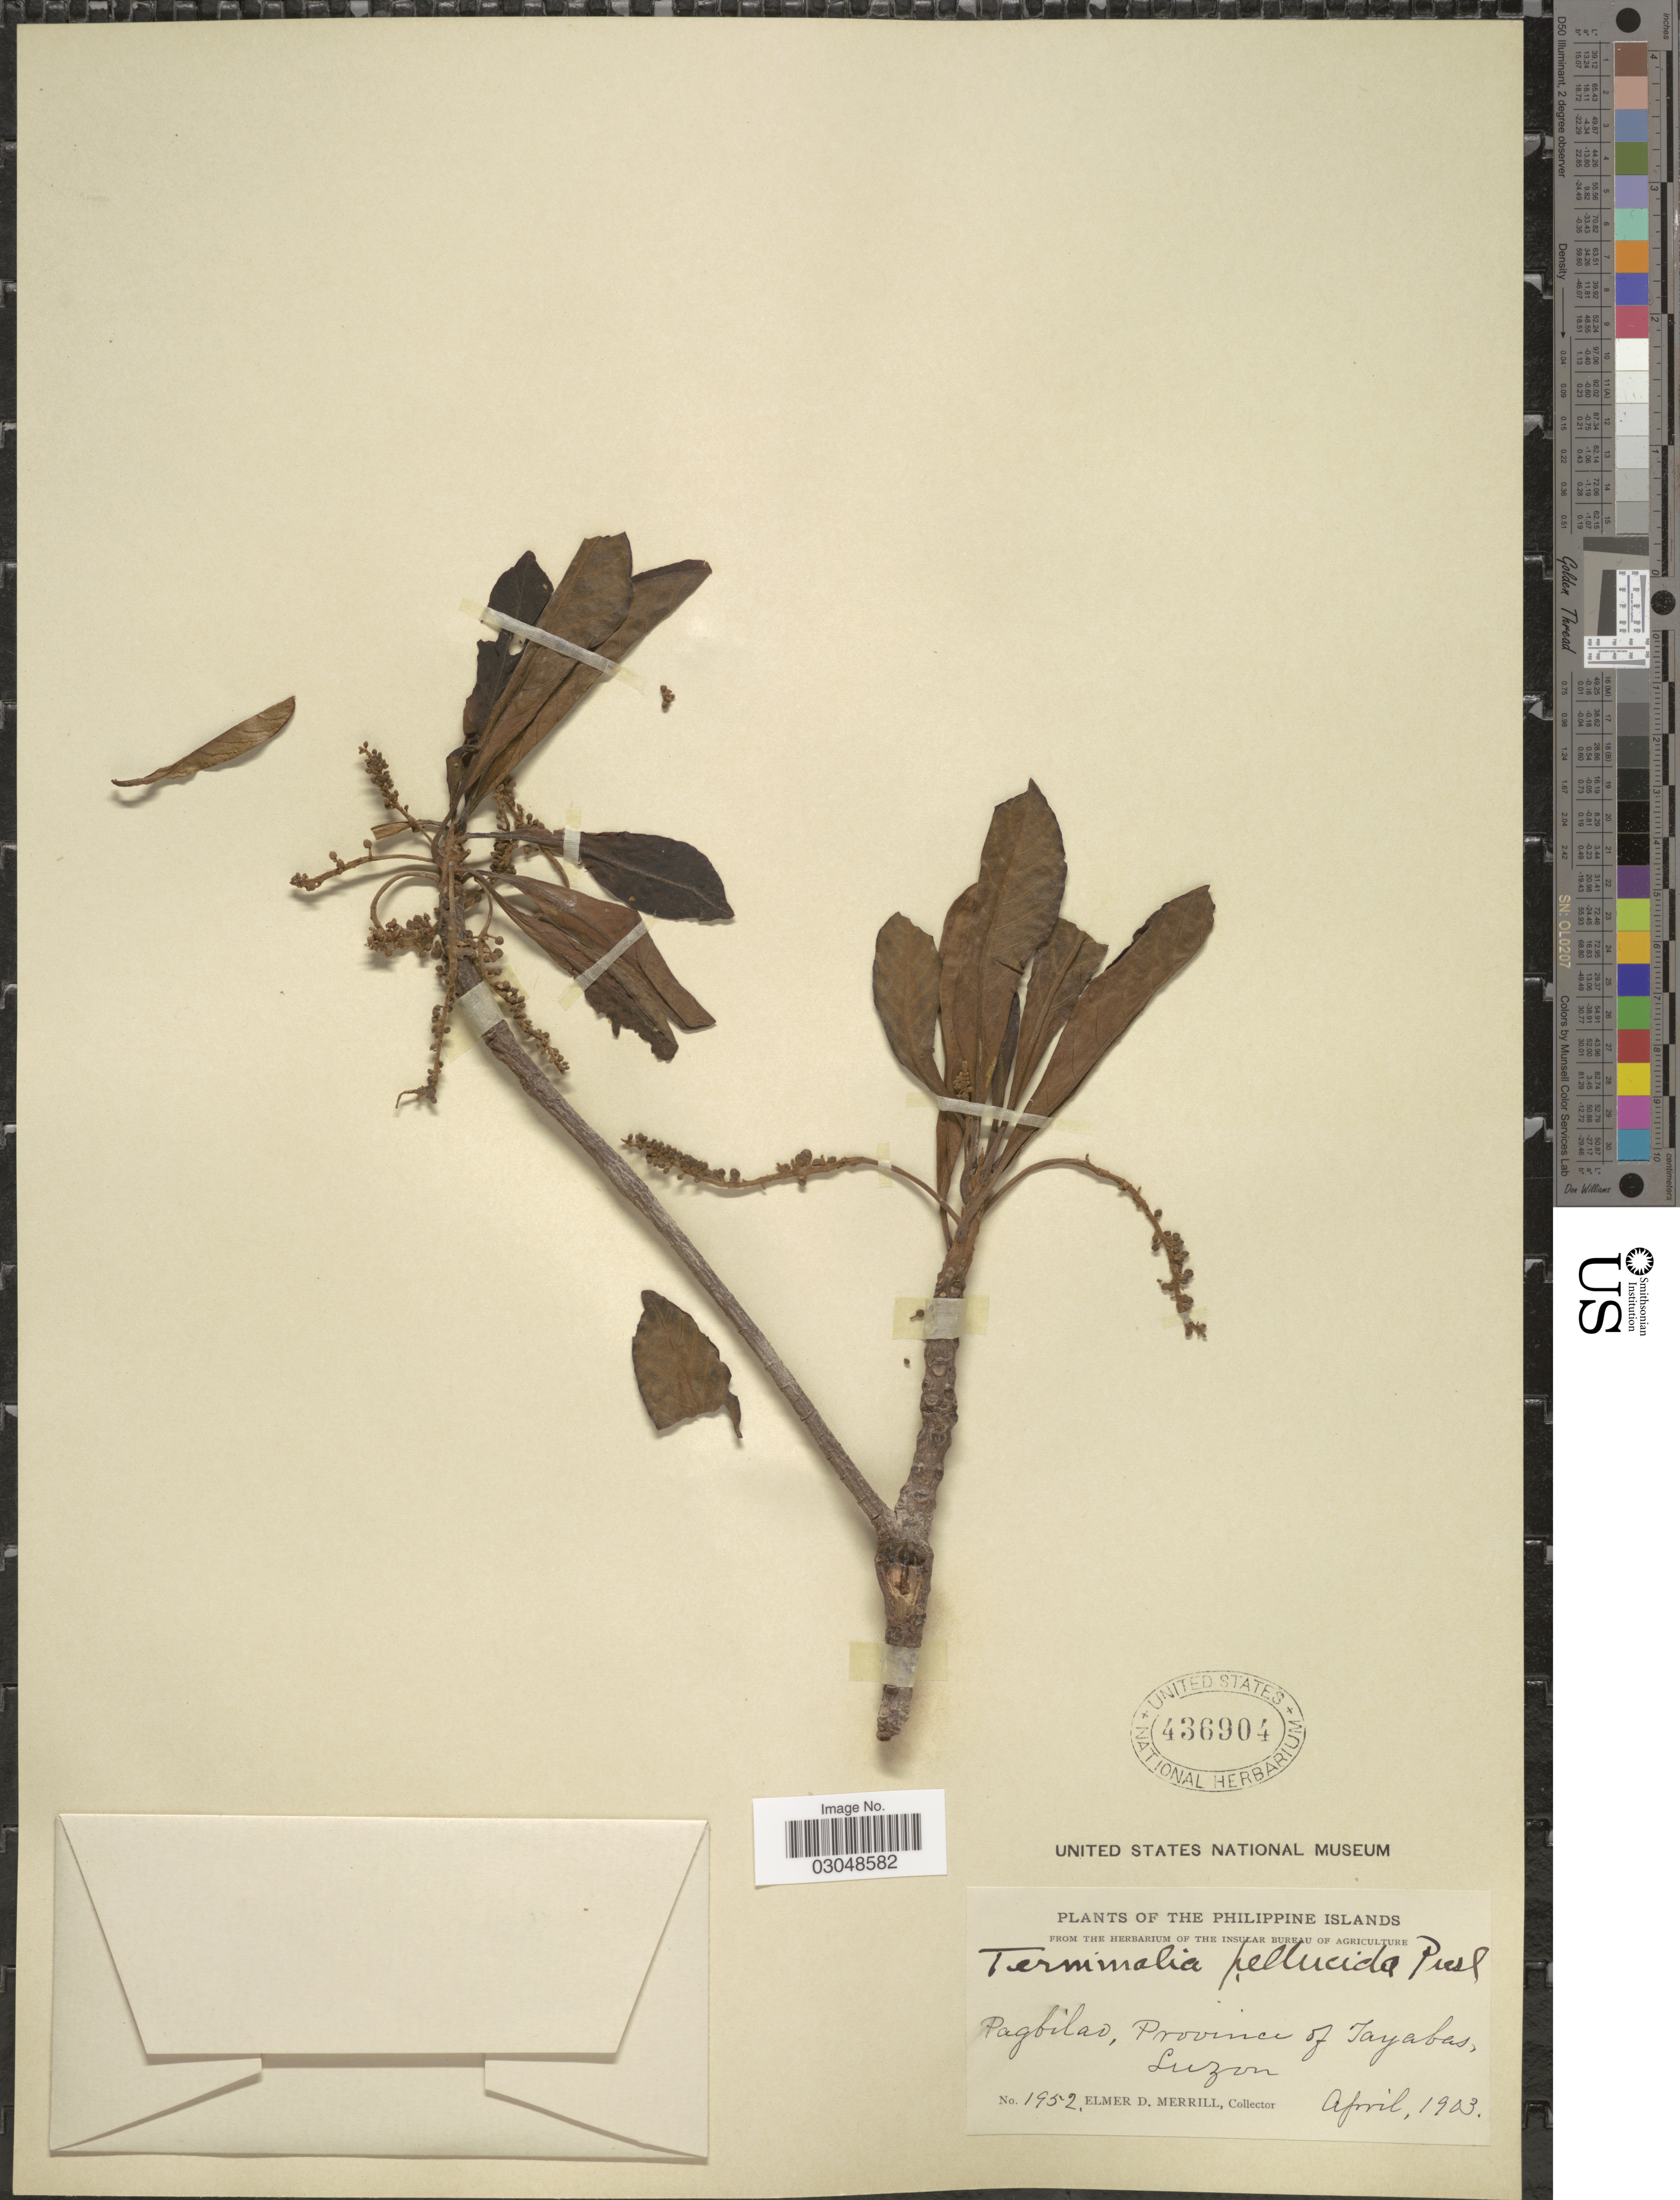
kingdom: Plantae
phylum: Tracheophyta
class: Magnoliopsida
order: Myrtales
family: Combretaceae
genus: Terminalia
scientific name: Terminalia pellucida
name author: C. Presl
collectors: E. D. Merrill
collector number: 1952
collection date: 1903-04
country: Philippines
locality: The Philippine Islands, Pagbilao, Province of Tayabas, Luzon.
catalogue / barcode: US 436904